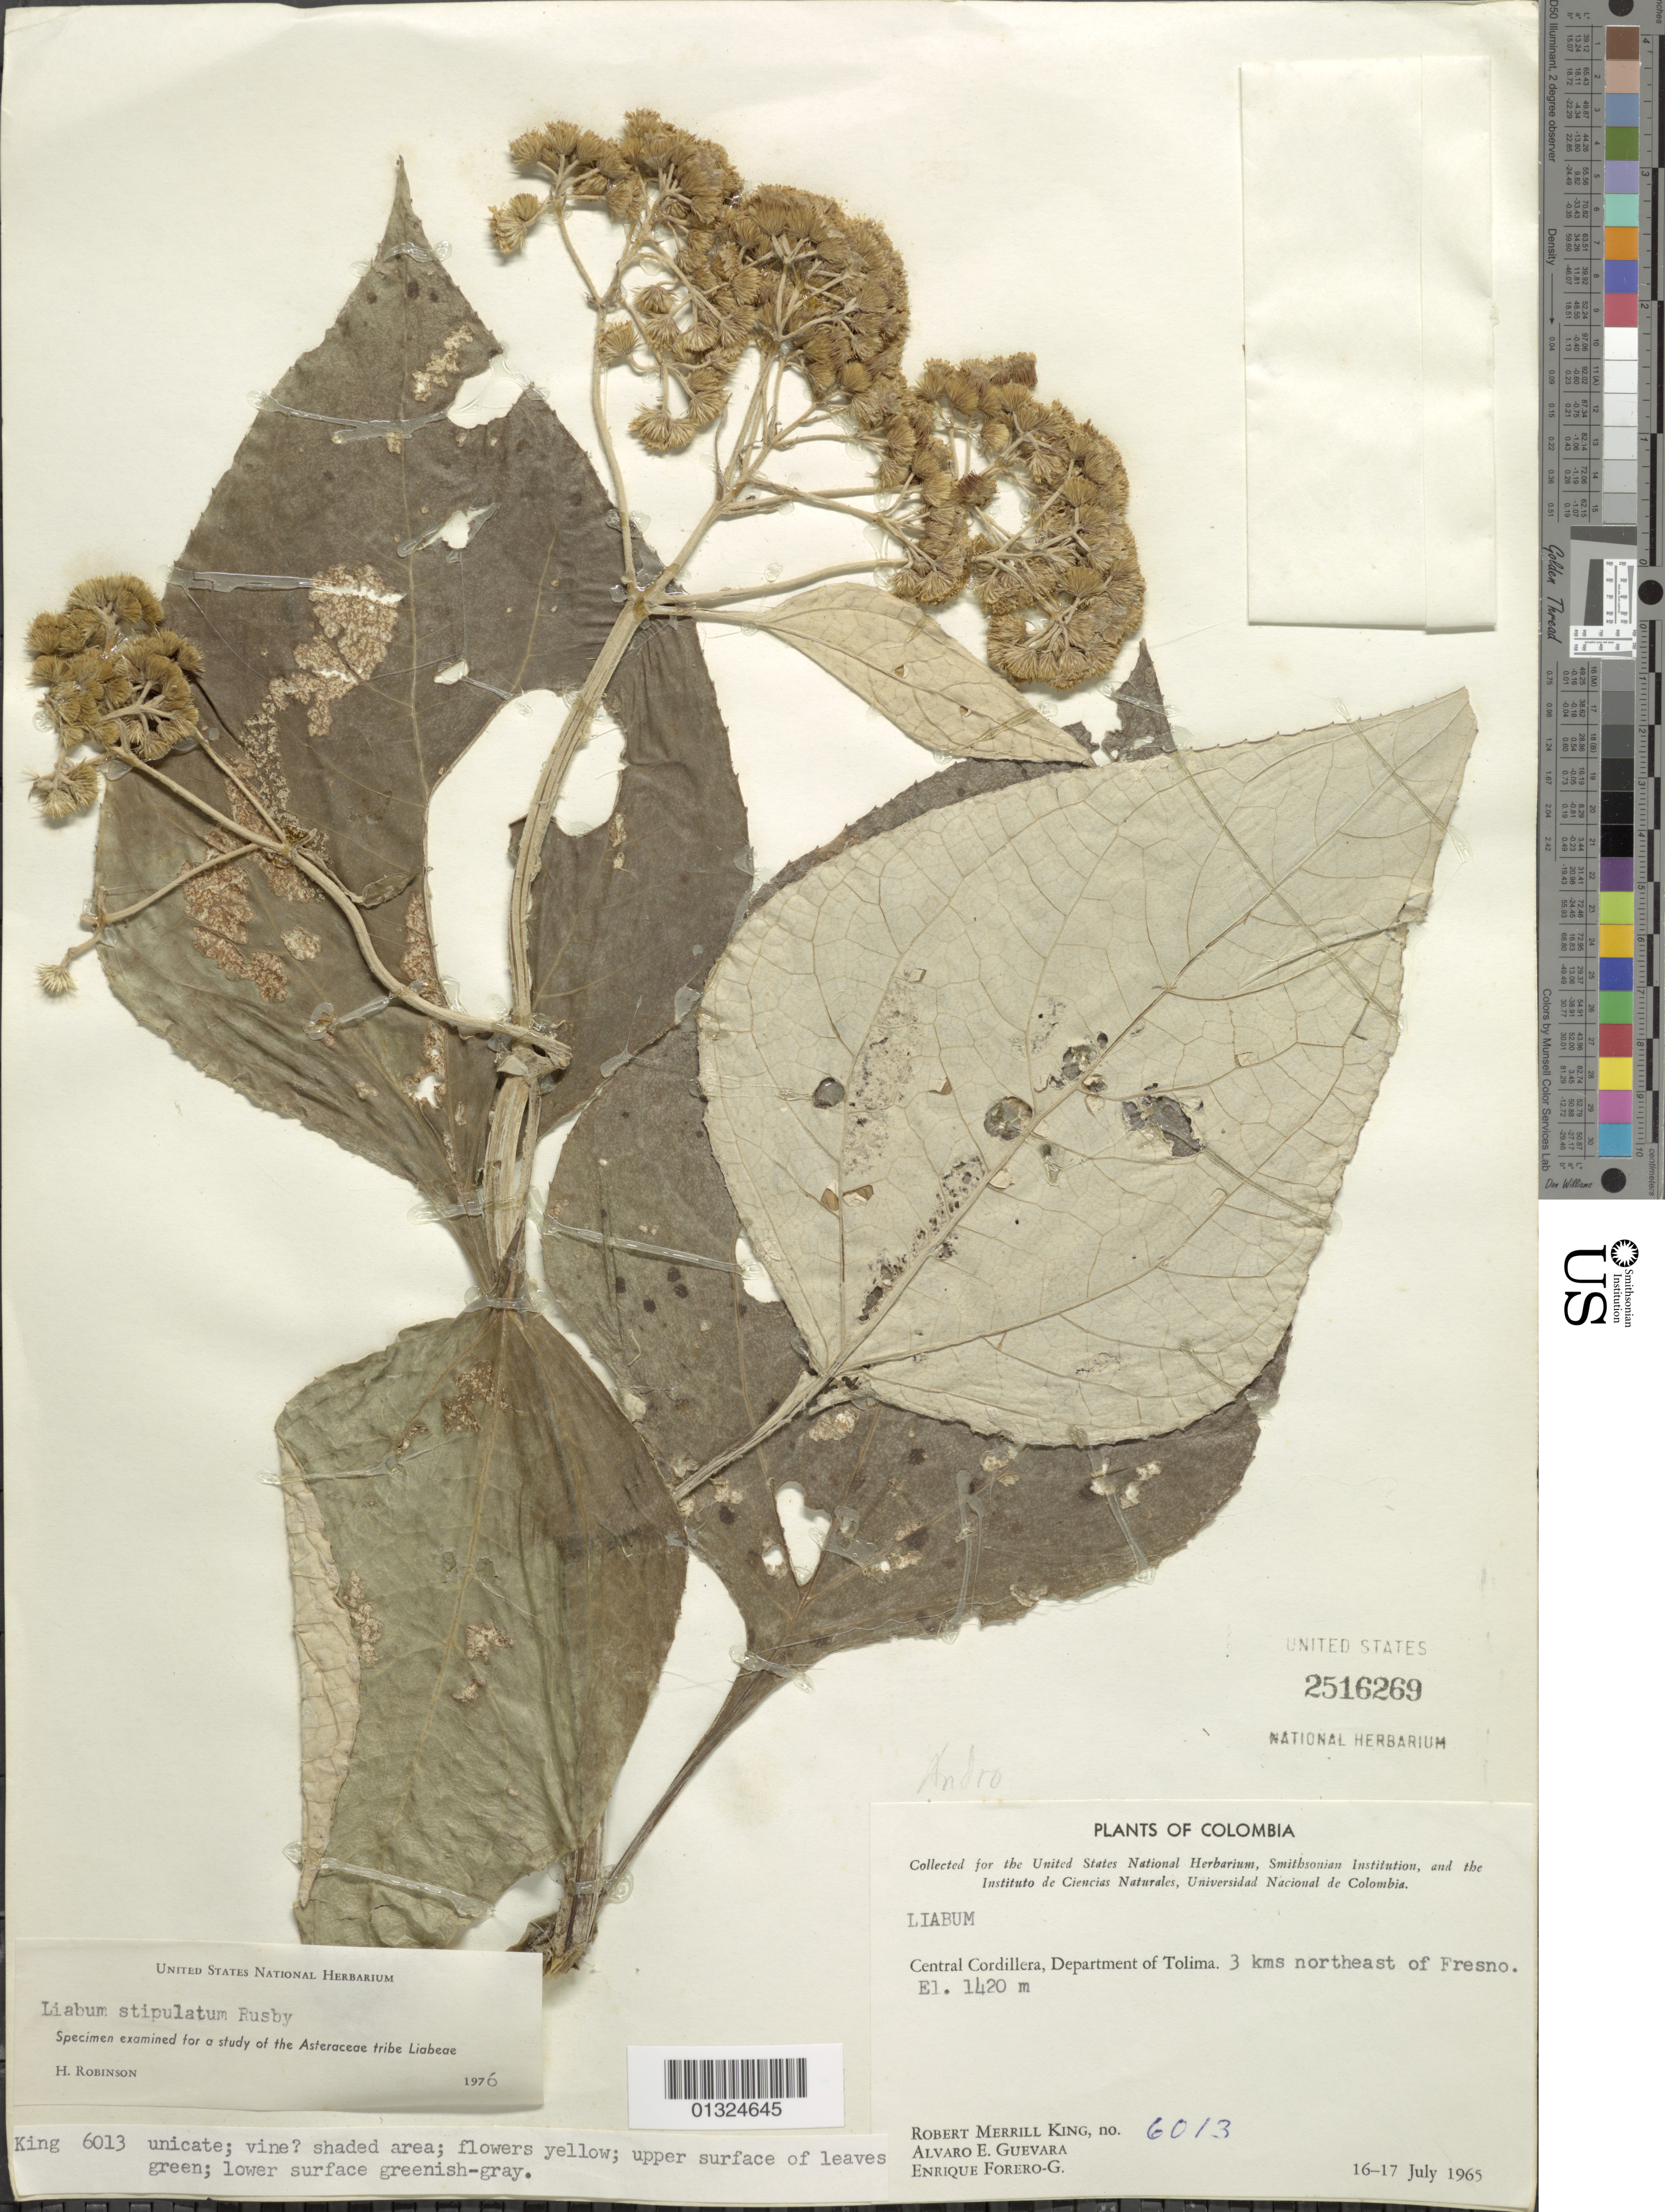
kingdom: Plantae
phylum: Tracheophyta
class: Magnoliopsida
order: Asterales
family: Asteraceae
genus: Liabum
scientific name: Liabum stipulatum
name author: Rusby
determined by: Robinson, Harold E., (US)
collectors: R. M. King, A. E. Guevara & E. Forero G.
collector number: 6013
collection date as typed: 16 - 17 July 1965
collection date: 1965-07-16/1965-07-17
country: Colombia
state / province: Tolima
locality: Central Cordillera, 3 kms NE of Fresno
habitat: Shaded areas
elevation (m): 1420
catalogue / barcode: US 2516269